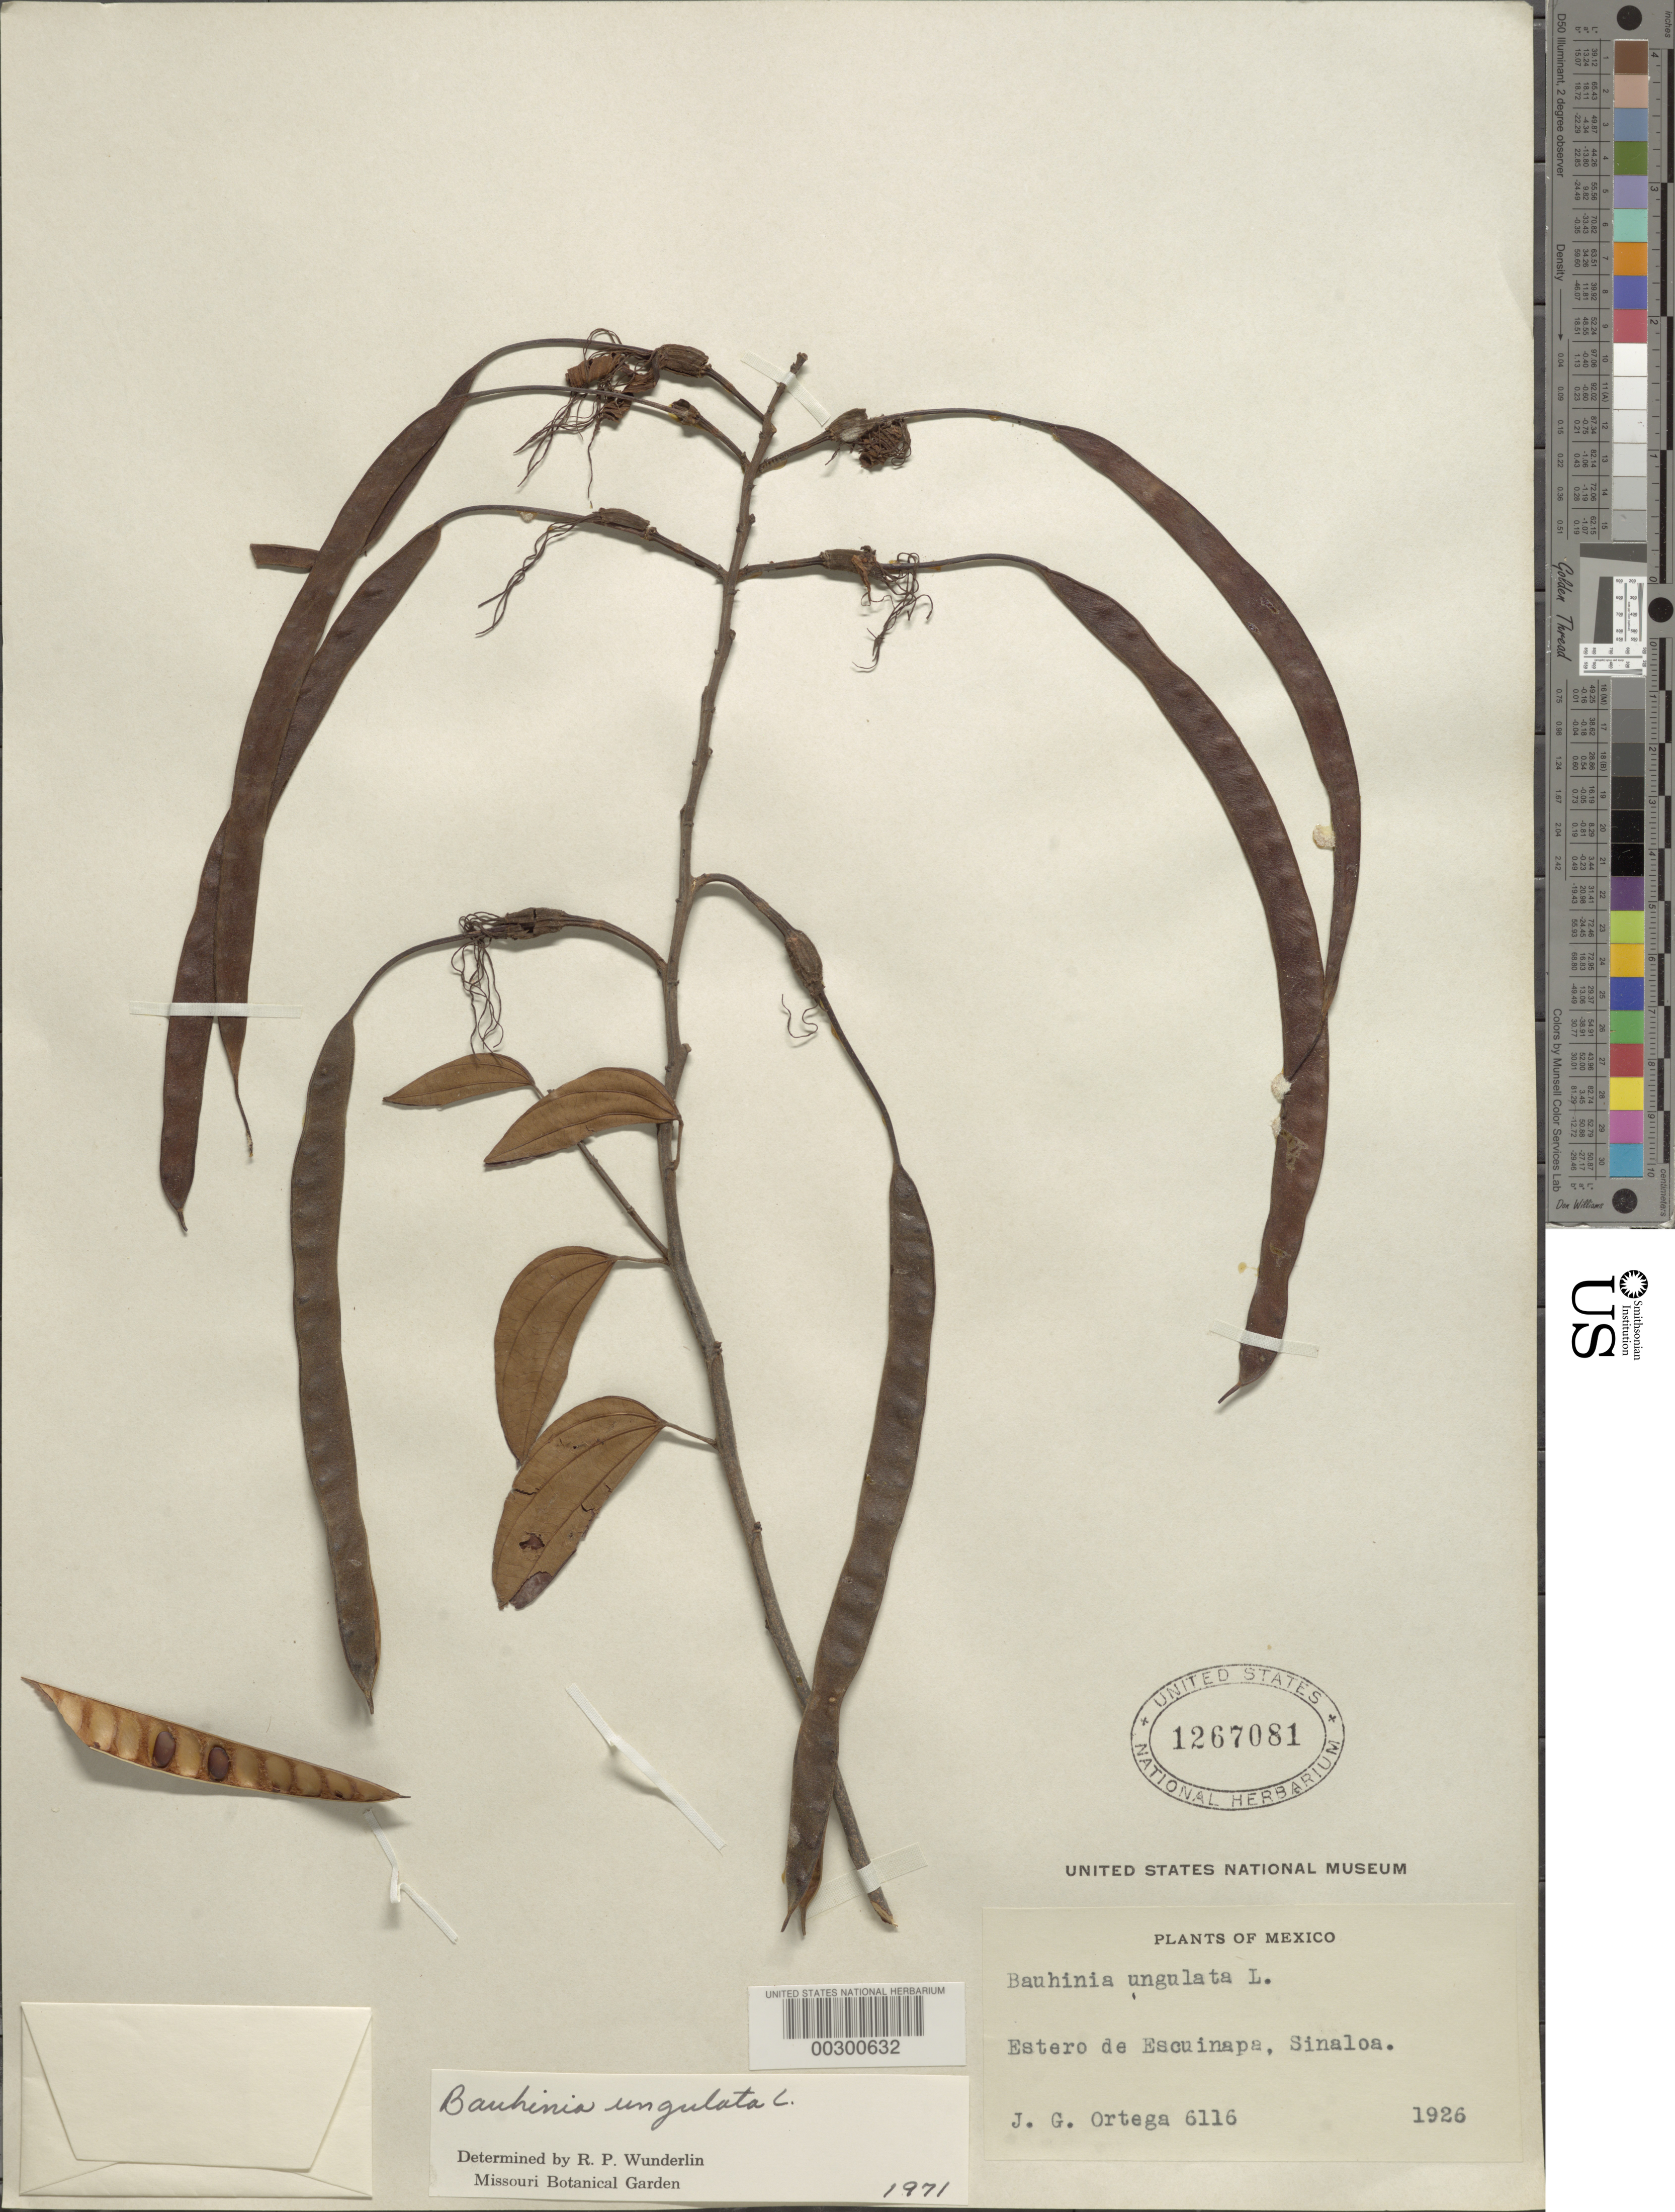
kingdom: Plantae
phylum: Tracheophyta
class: Magnoliopsida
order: Fabales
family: Fabaceae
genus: Bauhinia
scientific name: Bauhinia ungulata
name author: L.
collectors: J. Ortega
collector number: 6116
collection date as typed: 1926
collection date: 1926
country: Mexico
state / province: Sinaloa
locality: Estero de escuinapa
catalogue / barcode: US 1267081